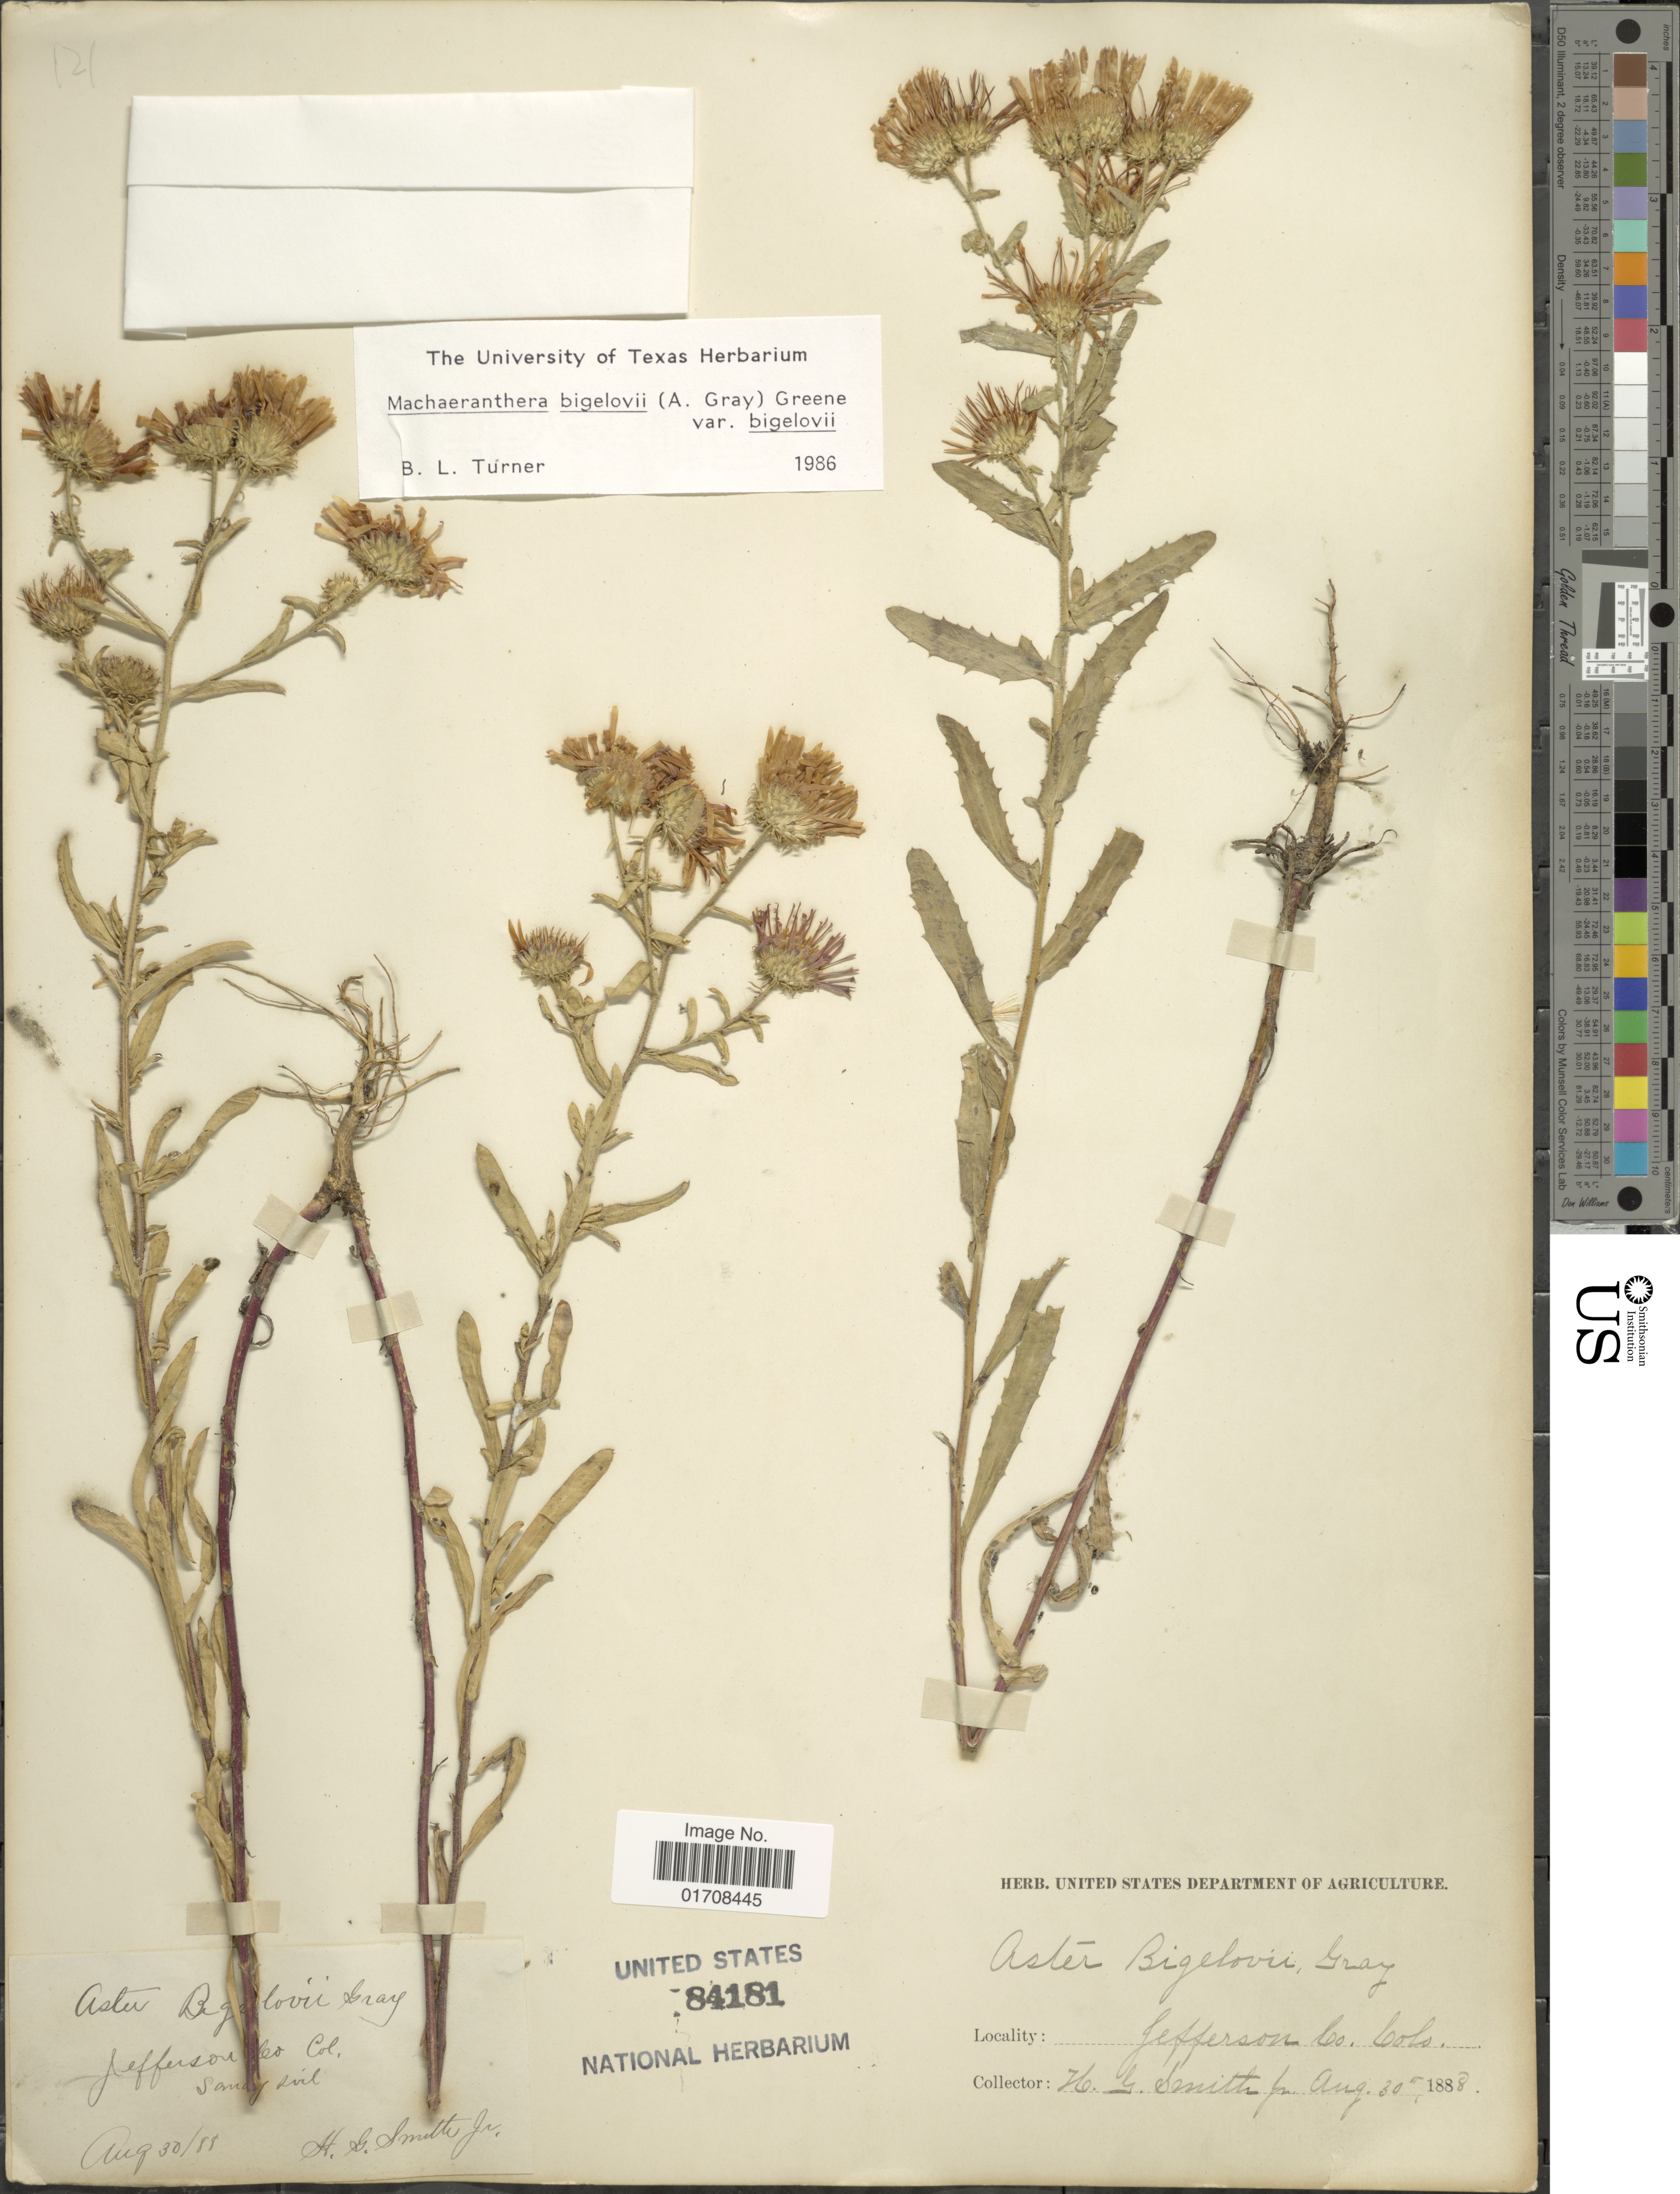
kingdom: Plantae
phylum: Tracheophyta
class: Magnoliopsida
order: Asterales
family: Asteraceae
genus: Machaeranthera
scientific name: Machaeranthera bigelovii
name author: (A. Gray) Greene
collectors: H. G. Smith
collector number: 121?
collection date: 1888-08-30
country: United States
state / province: Colorado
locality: Jefferson Co., Colo.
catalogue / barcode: US 84181